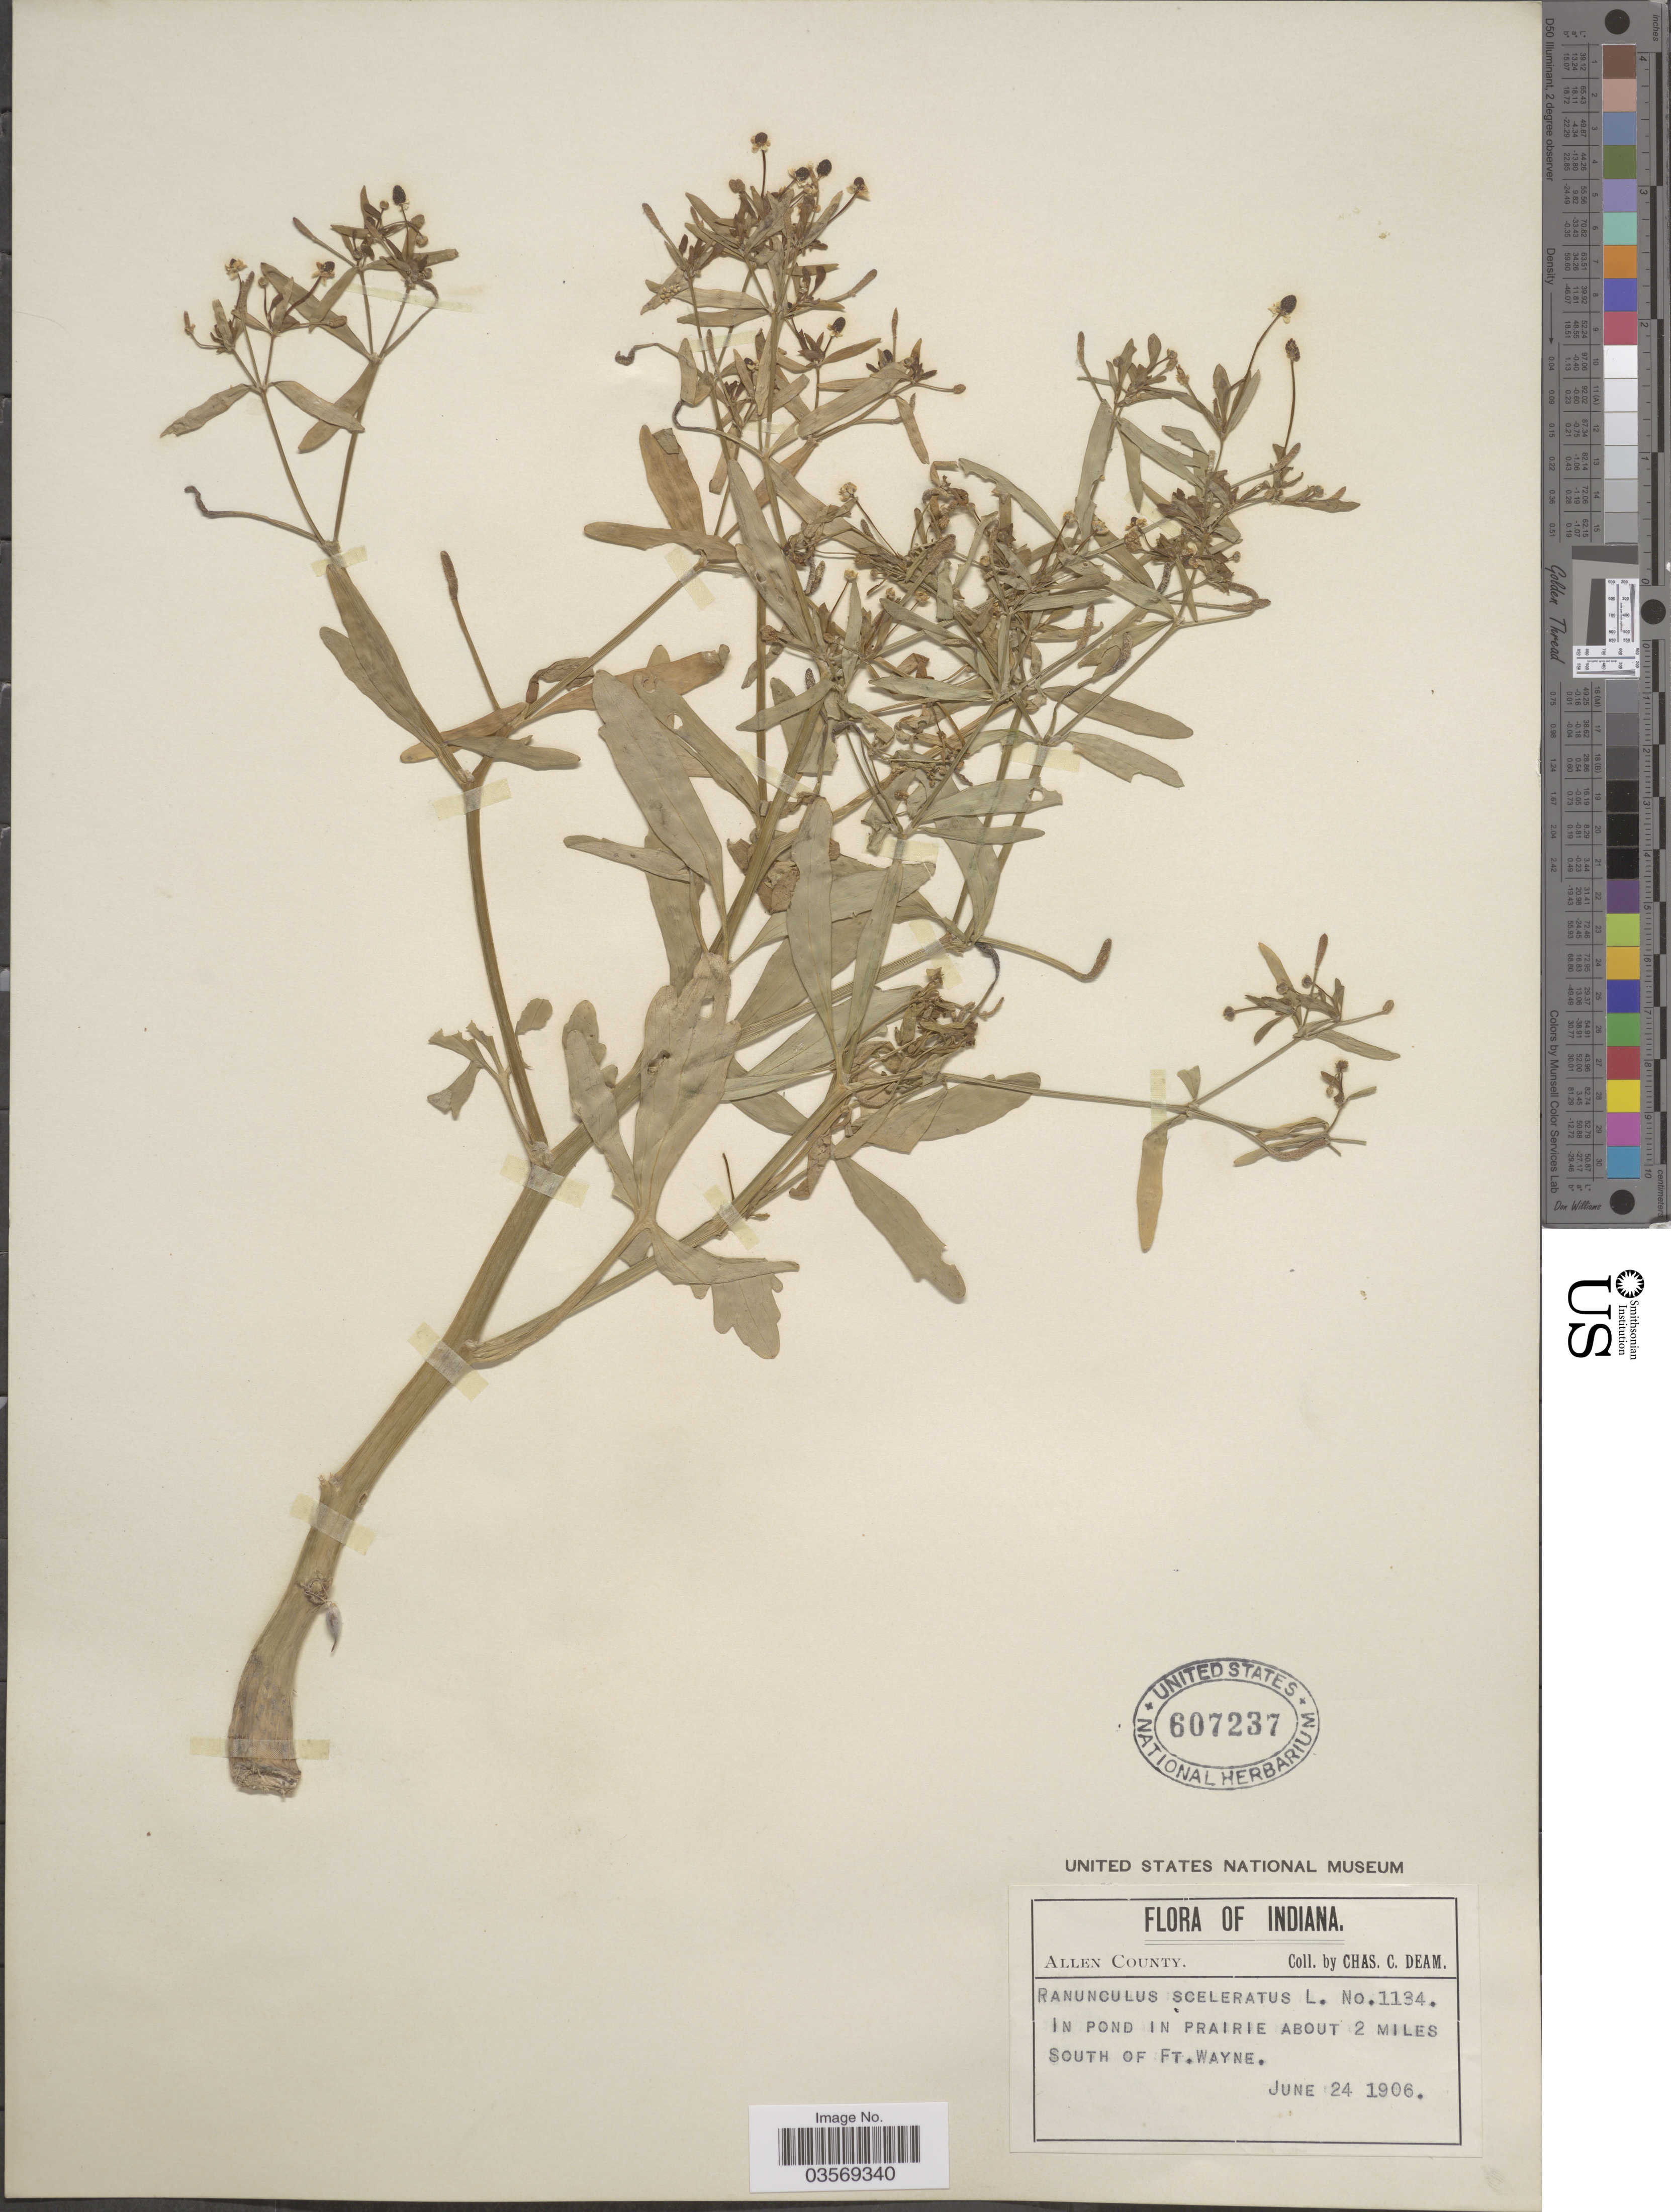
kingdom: Plantae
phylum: Tracheophyta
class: Magnoliopsida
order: Ranunculales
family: Ranunculaceae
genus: Ranunculus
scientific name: Ranunculus sceleratus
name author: L.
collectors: C. C. Deam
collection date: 1906-06-24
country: United States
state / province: Indiana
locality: Allen County. In pond in prairie about 2 miles South of Ft.Wayne.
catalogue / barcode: US 607237